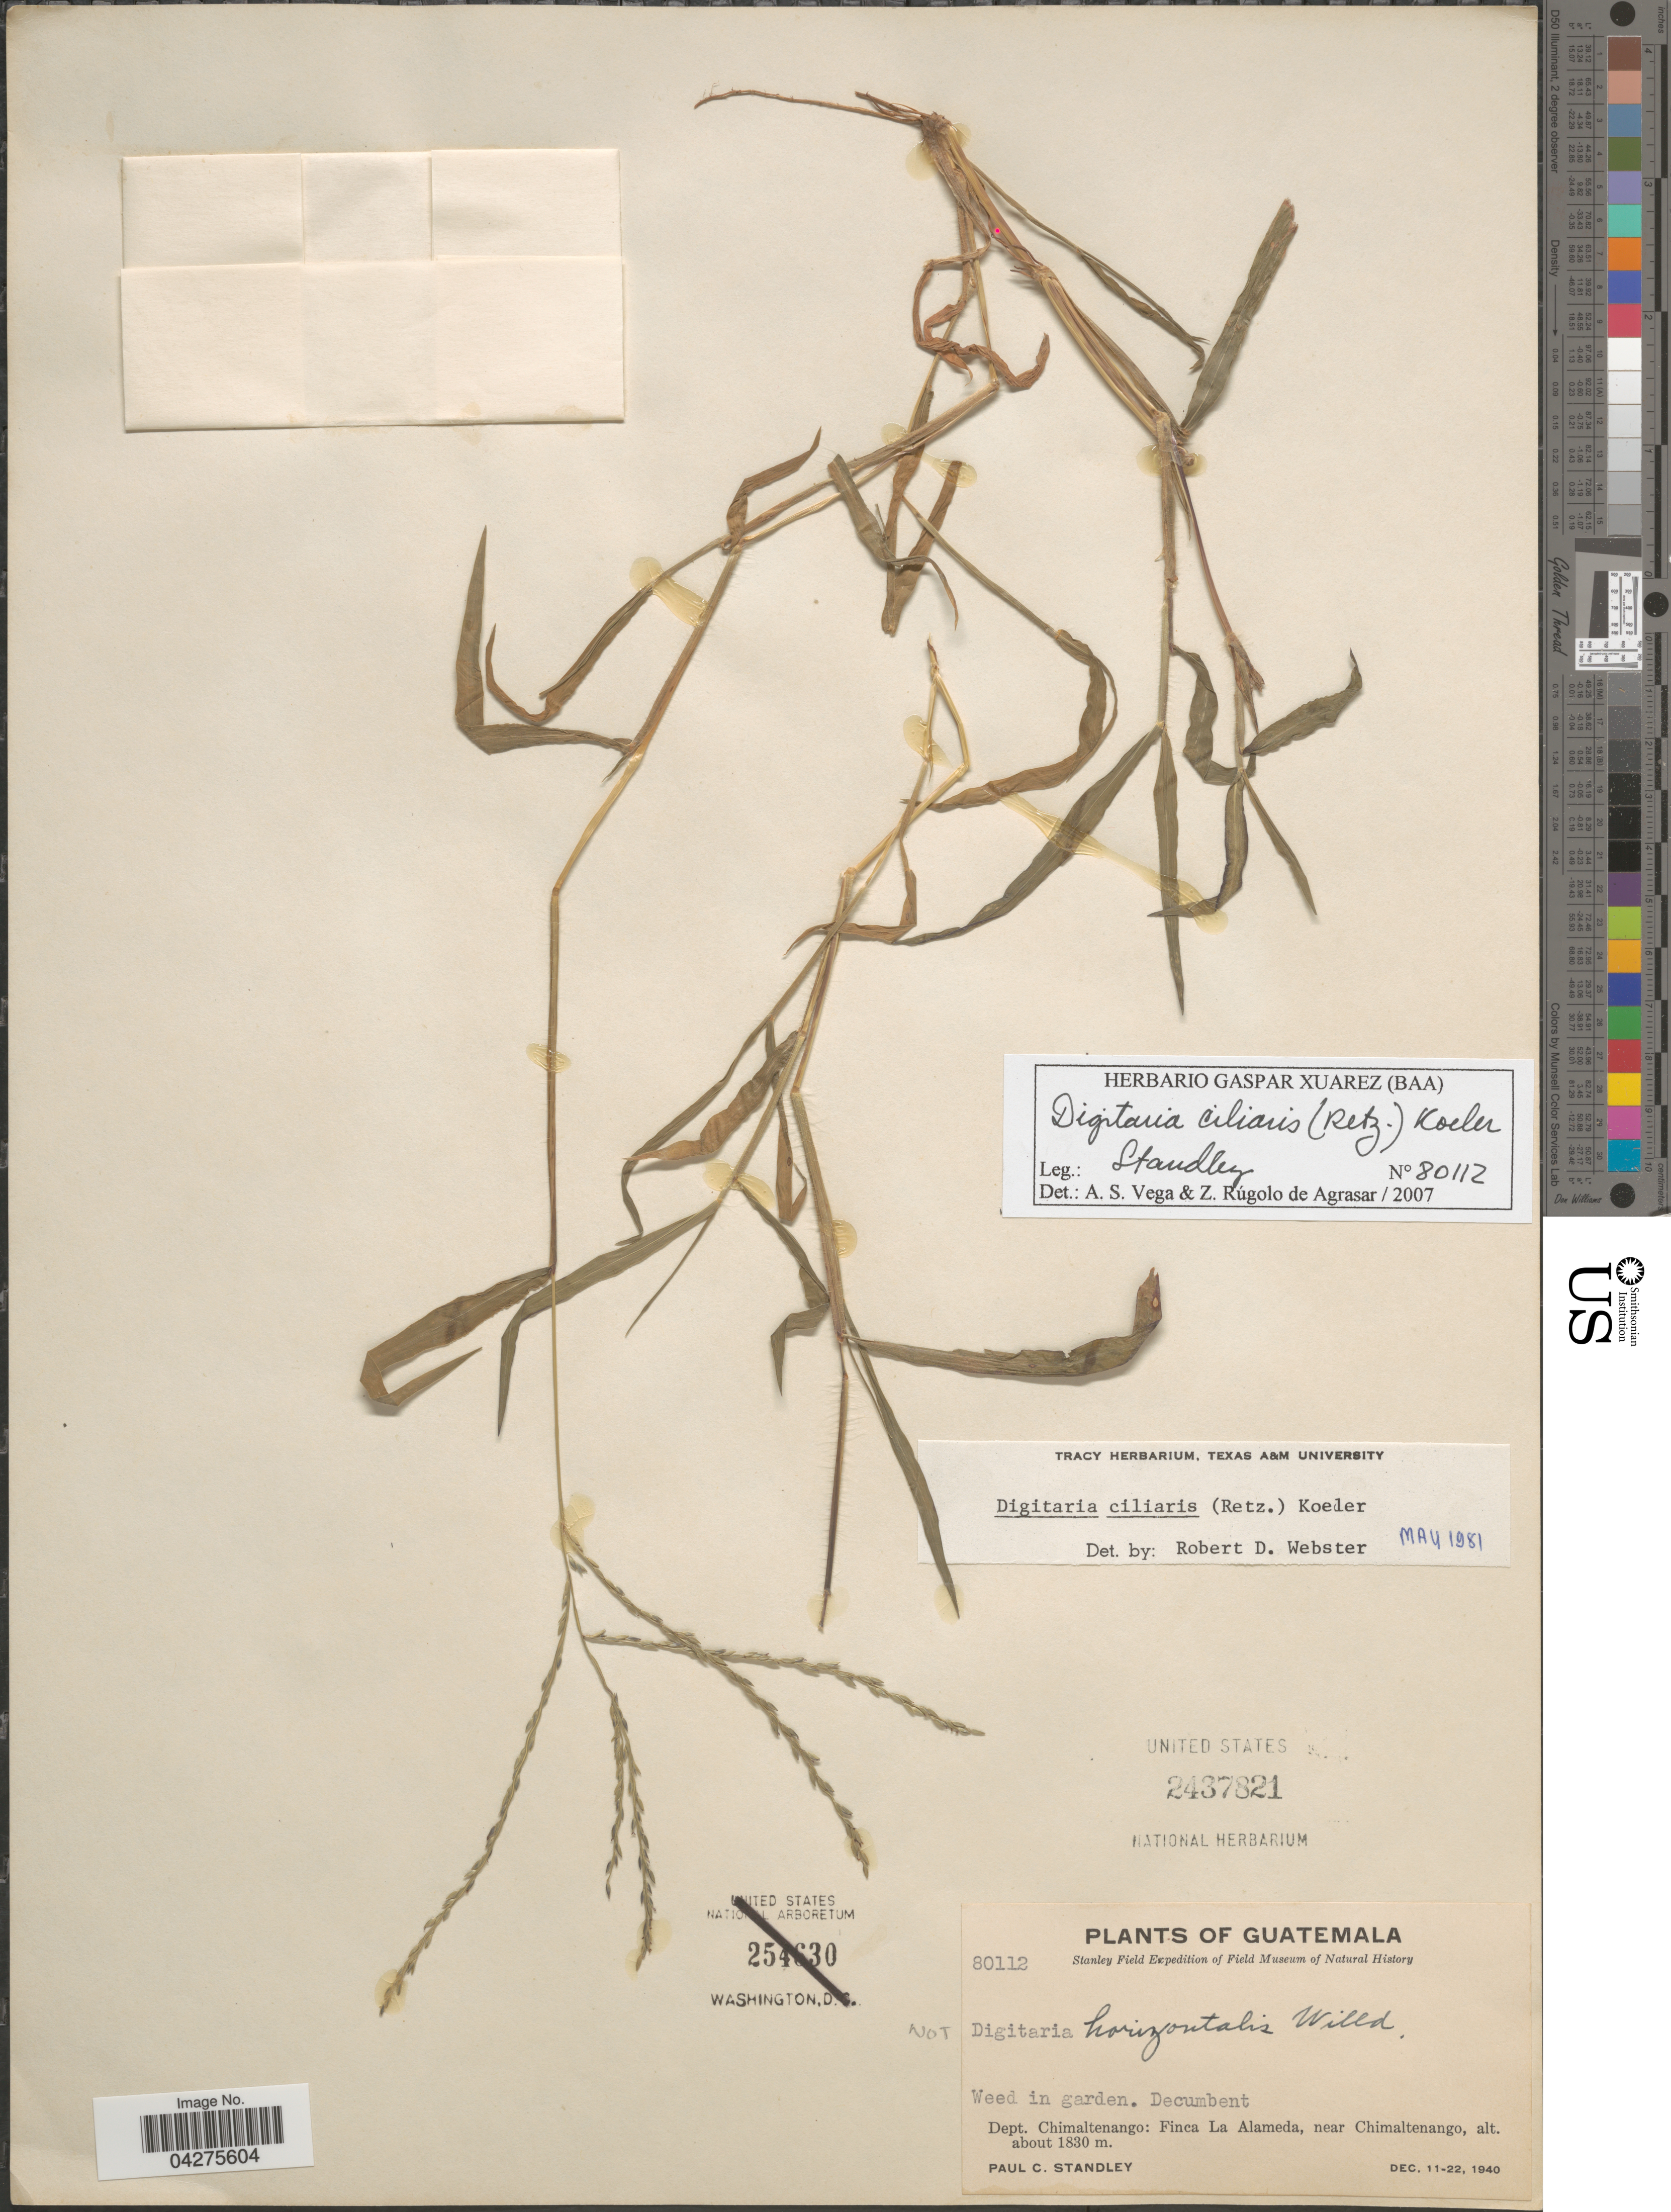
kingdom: Plantae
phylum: Tracheophyta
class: Liliopsida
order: Poales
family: Poaceae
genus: Digitaria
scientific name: Digitaria ciliaris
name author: (Retz.) Koeler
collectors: P. C. Standley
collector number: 80112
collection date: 1940-12-11/1940-12-22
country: Guatemala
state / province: Chimaltenango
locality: Stanley Field Expedition of Field Museum of Natural History. Dept. Chimaltenango: Finca La Alameda, near Chimaltenango.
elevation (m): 1830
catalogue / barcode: US 2437821